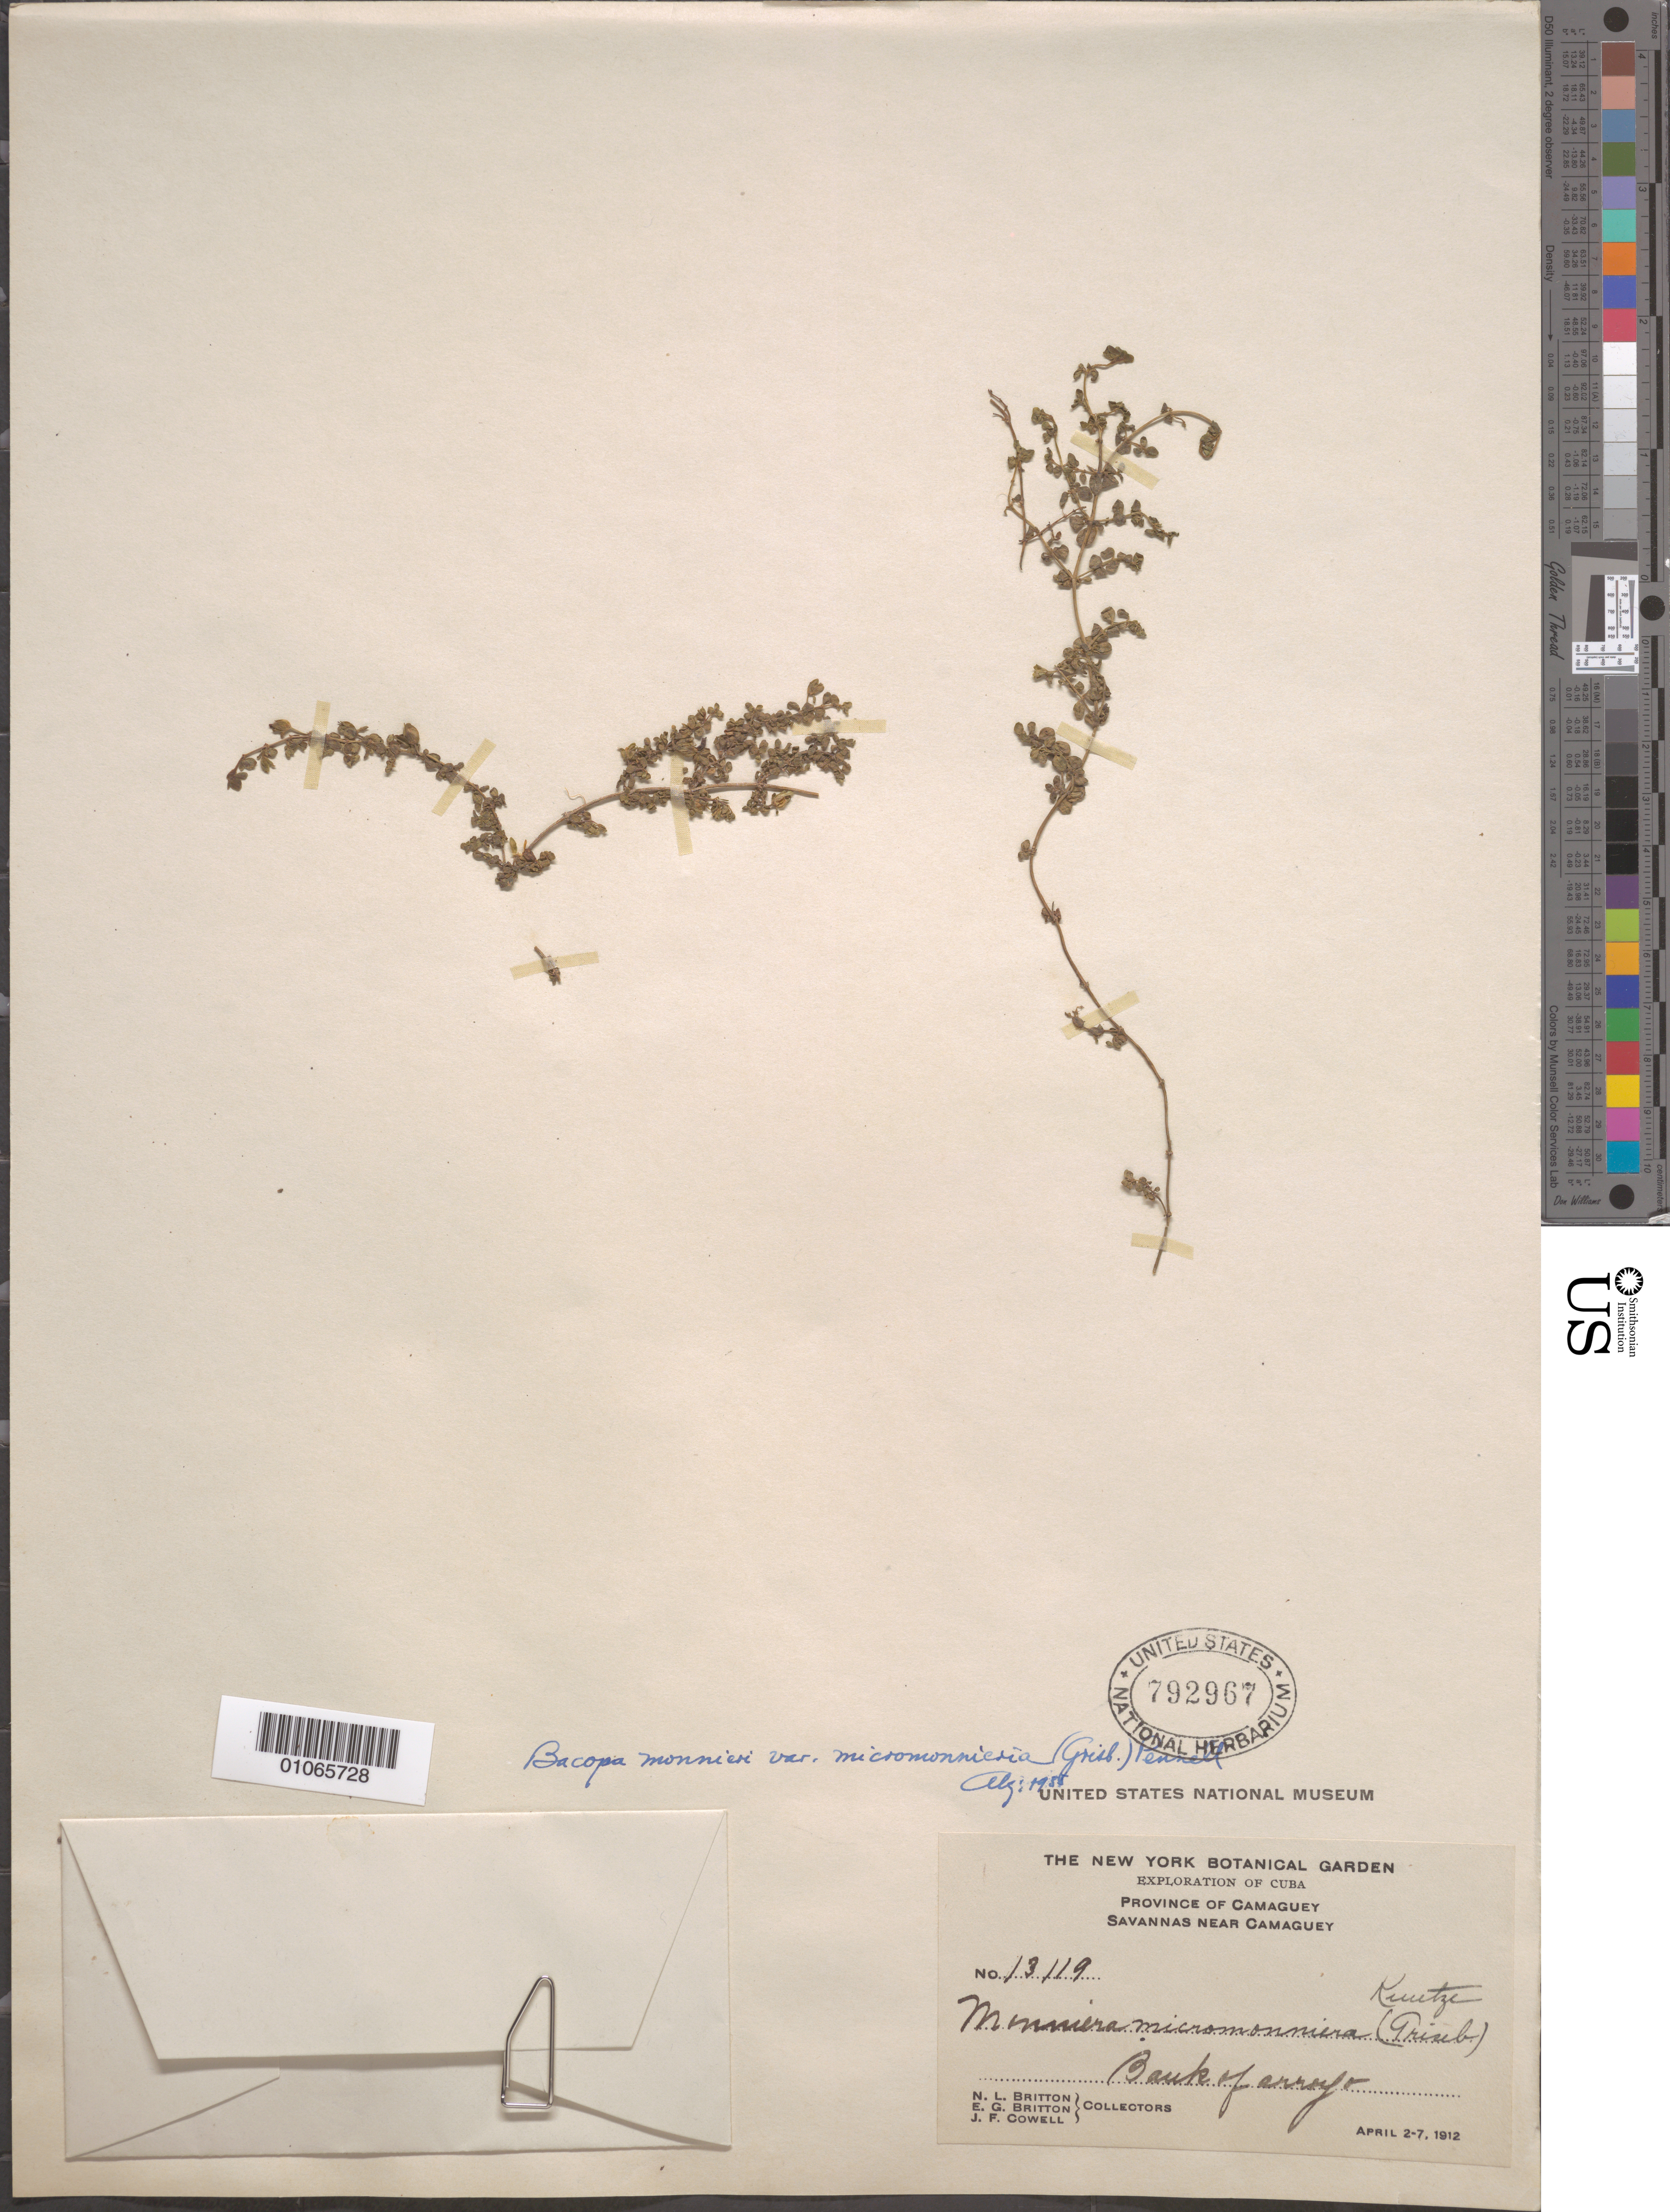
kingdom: Plantae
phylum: Tracheophyta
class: Magnoliopsida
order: Lamiales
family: Plantaginaceae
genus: Bacopa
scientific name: Bacopa monnieri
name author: (L.) Pennell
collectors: N. Britton, E. G. Britton & J. F. Cowell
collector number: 13119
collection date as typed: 02 Apr 1912 to 07 Apr 1912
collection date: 1912-04-02/1912-04-07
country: Cuba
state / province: Camagüey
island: Cuba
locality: Bank of arroyo Savvans near Camaguey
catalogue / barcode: US 792967